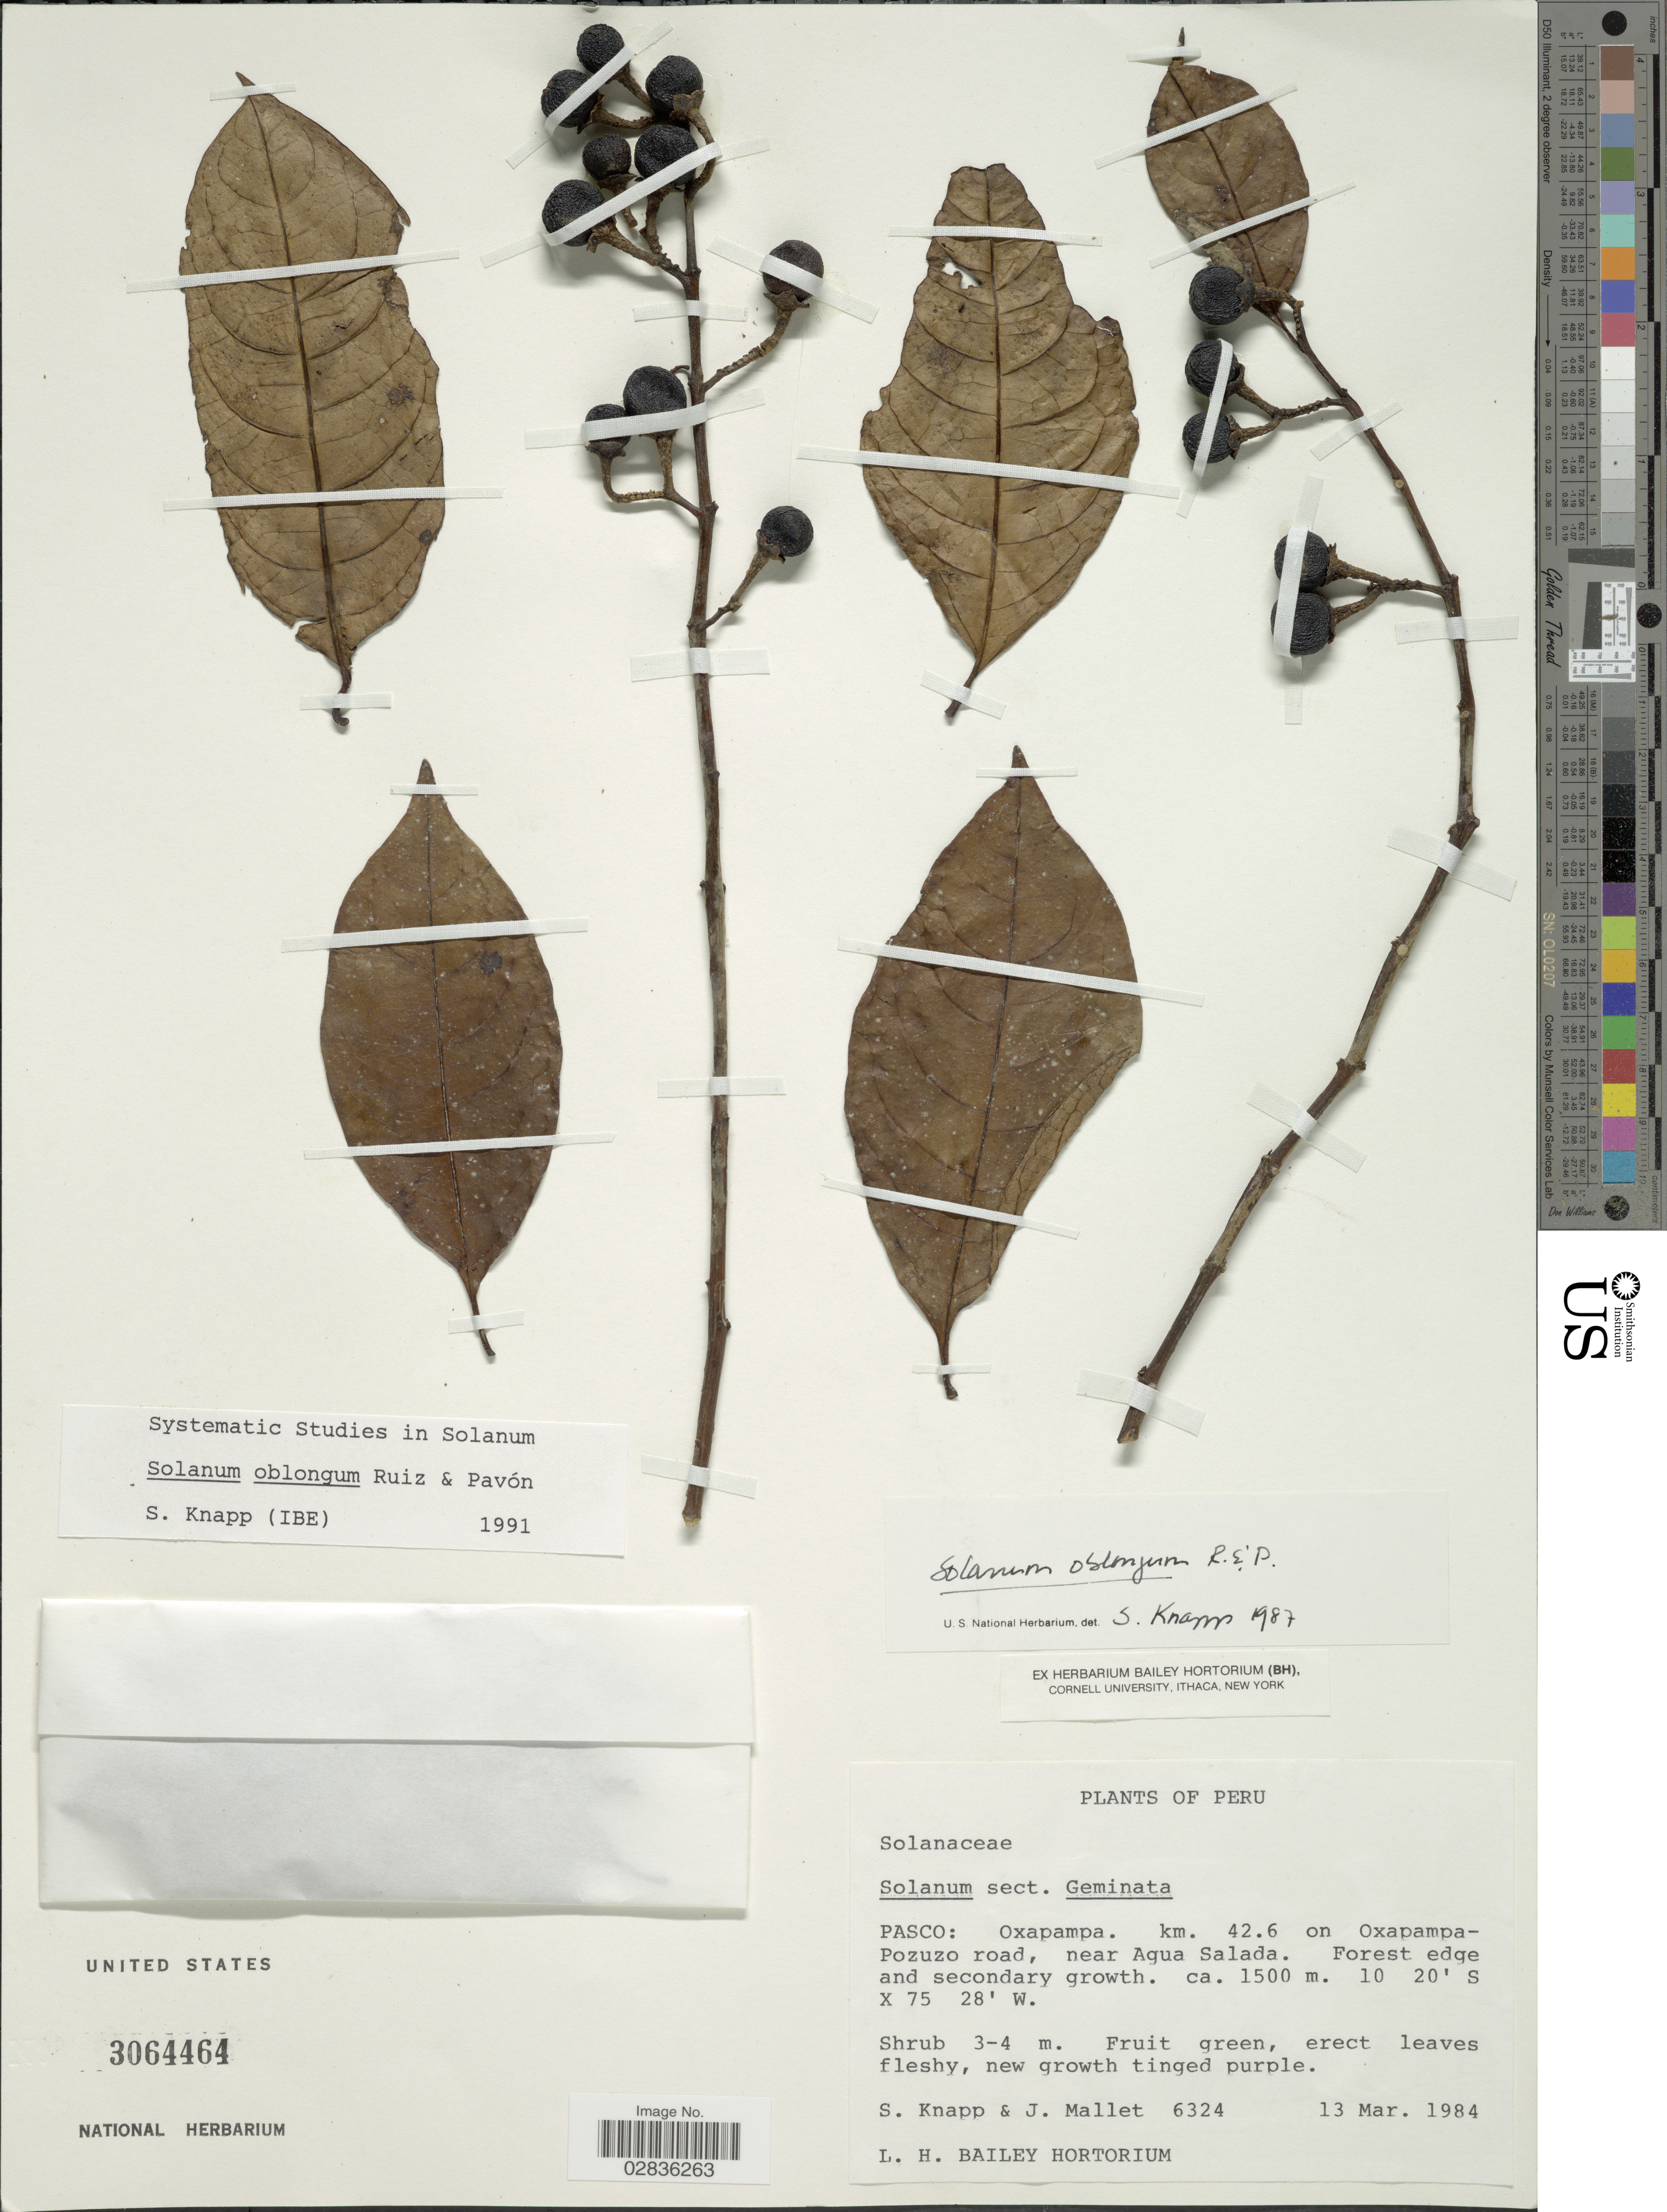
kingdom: Plantae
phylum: Tracheophyta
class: Magnoliopsida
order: Solanales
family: Solanaceae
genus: Solanum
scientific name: Solanum oblongum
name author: Ruiz & Pav.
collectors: S. Knapp & J. Mallet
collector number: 6324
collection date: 1984-03-13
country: Peru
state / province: Pasco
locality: Pasco: Oxapampa. km. 42.6 on Oxapampa-Pozuzo road, near Agua Salada.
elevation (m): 1500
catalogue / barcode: US 3064464